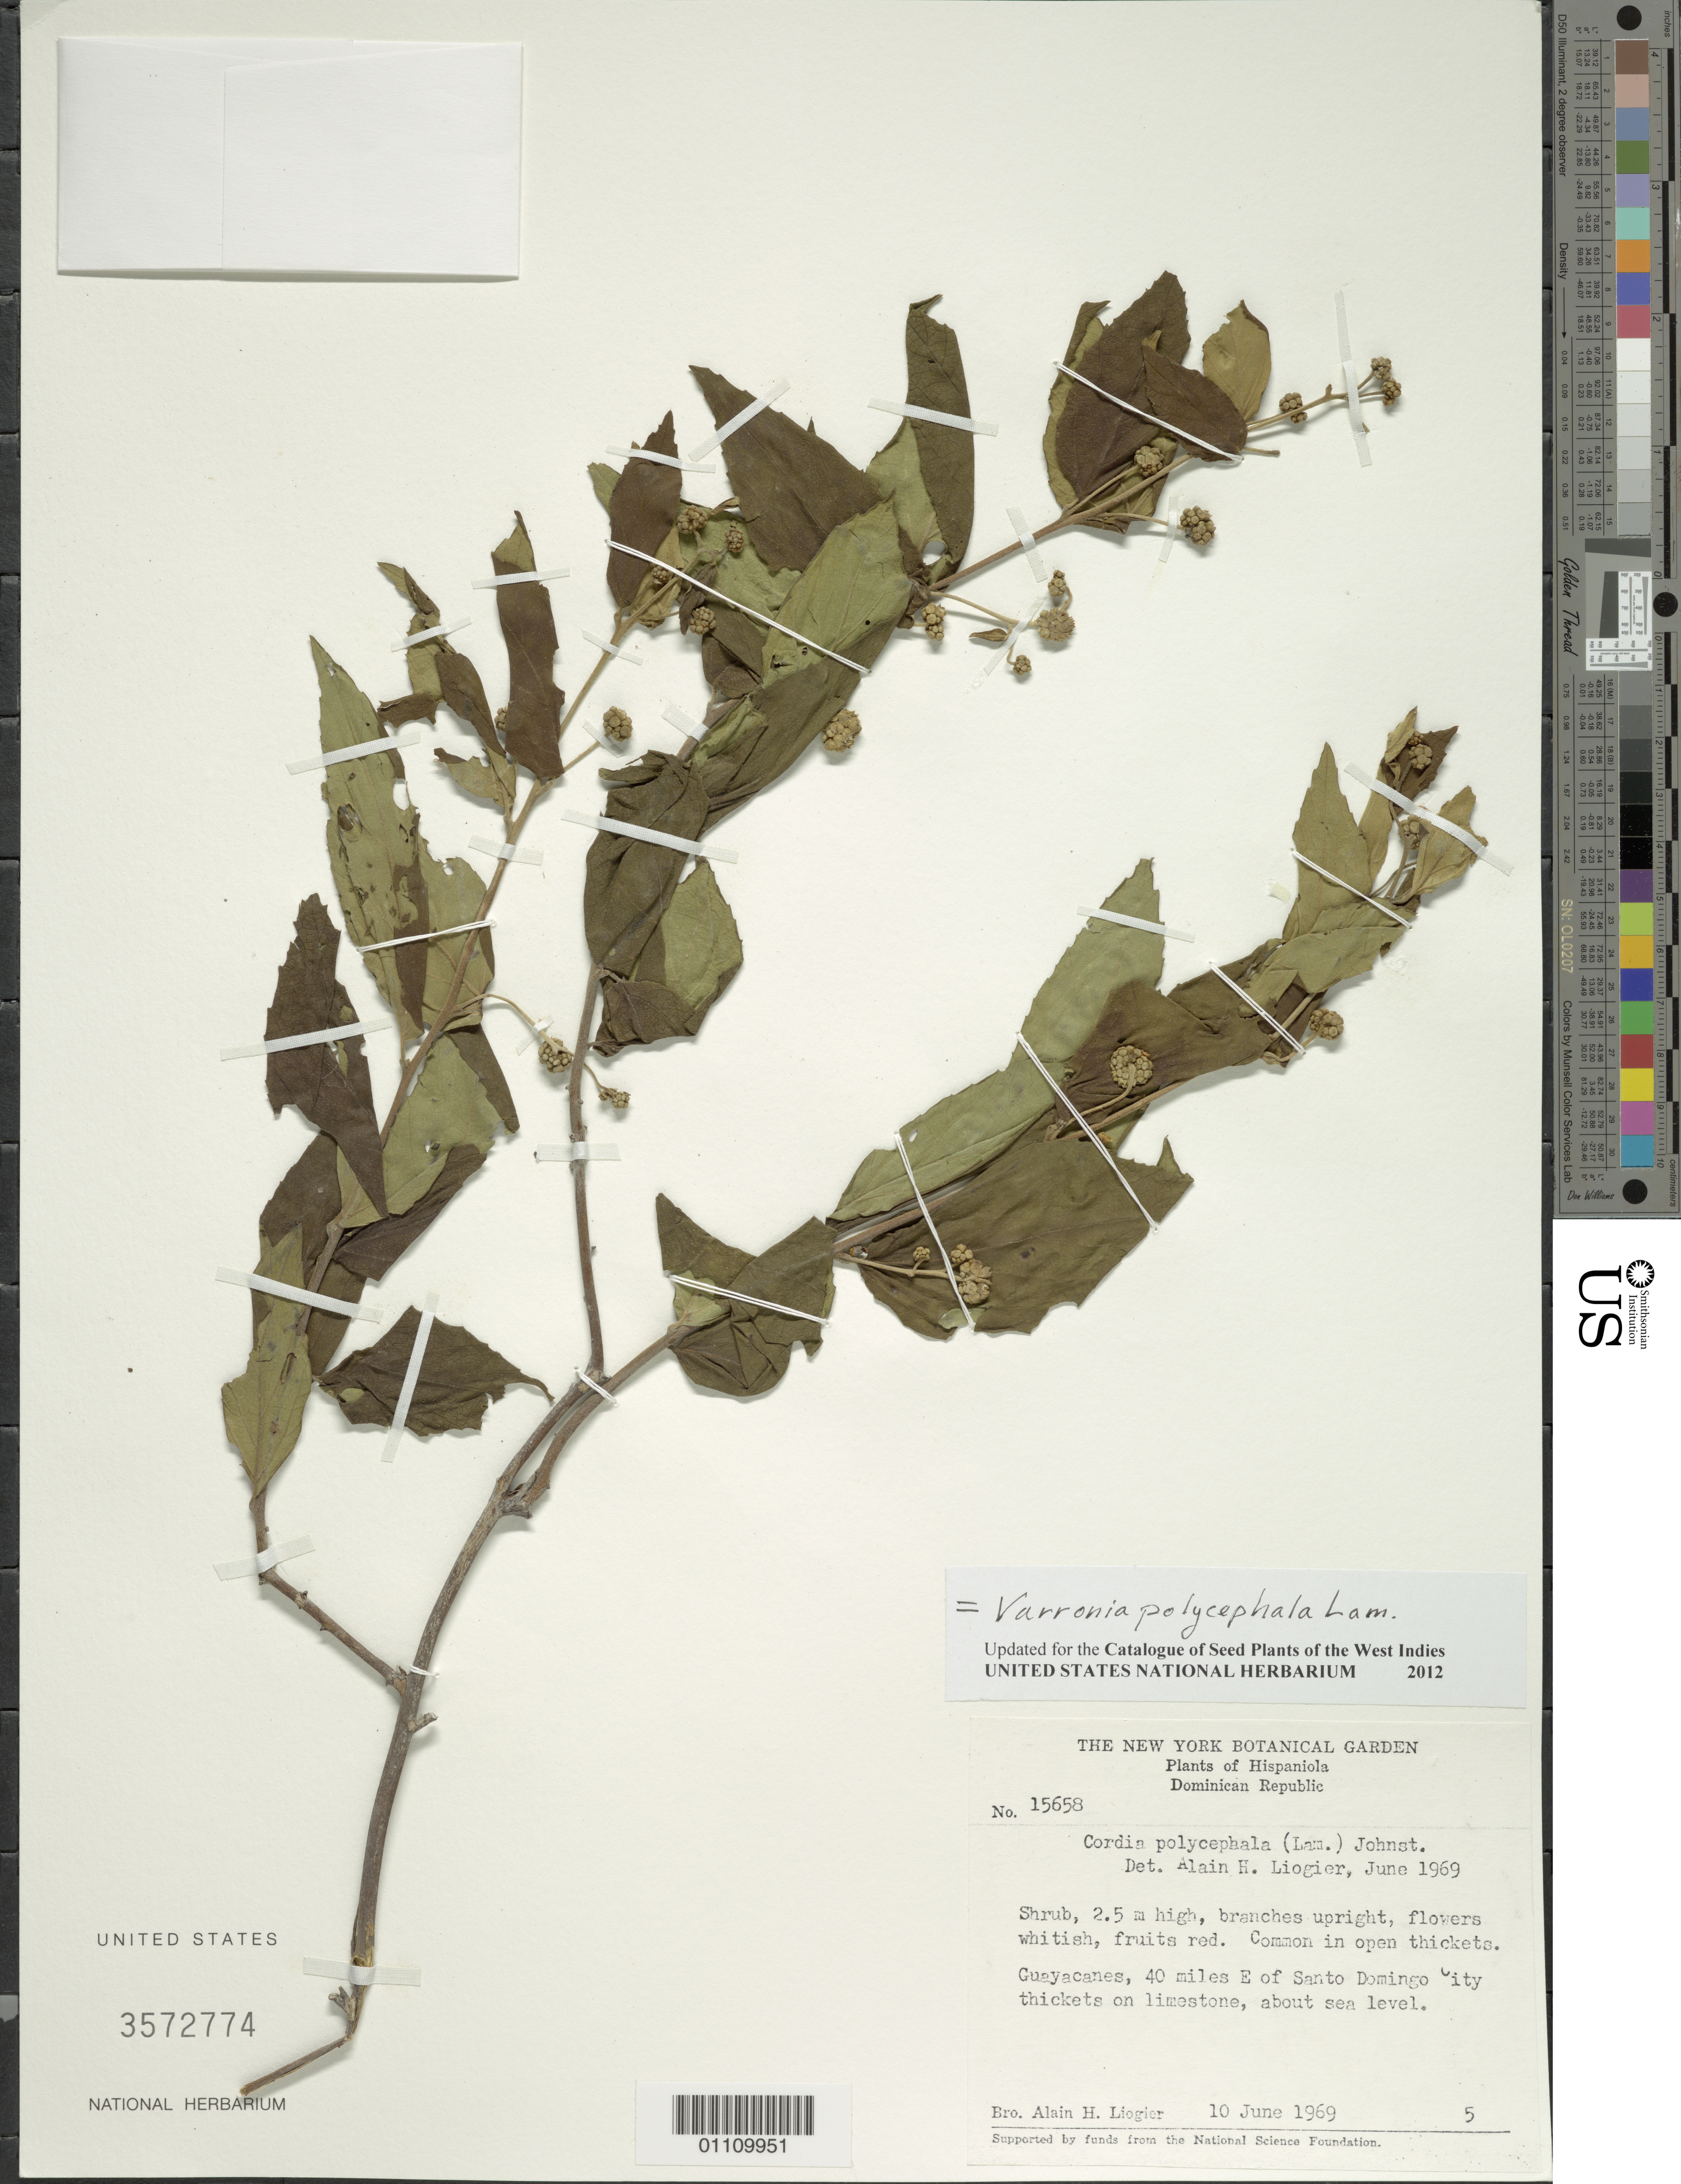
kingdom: Plantae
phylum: Tracheophyta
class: Magnoliopsida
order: Boraginales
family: Cordiaceae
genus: Varronia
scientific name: Varronia polycephala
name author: Lam.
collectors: A. H. Liogier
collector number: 15658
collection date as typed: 10 Jun 1969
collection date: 1969-06-10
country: Dominican Republic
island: Hispaniola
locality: Guayacanes, about 40 miles E of Santo Domingo City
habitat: Thickets on limestone; common in open thickets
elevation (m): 0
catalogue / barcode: US 3572774